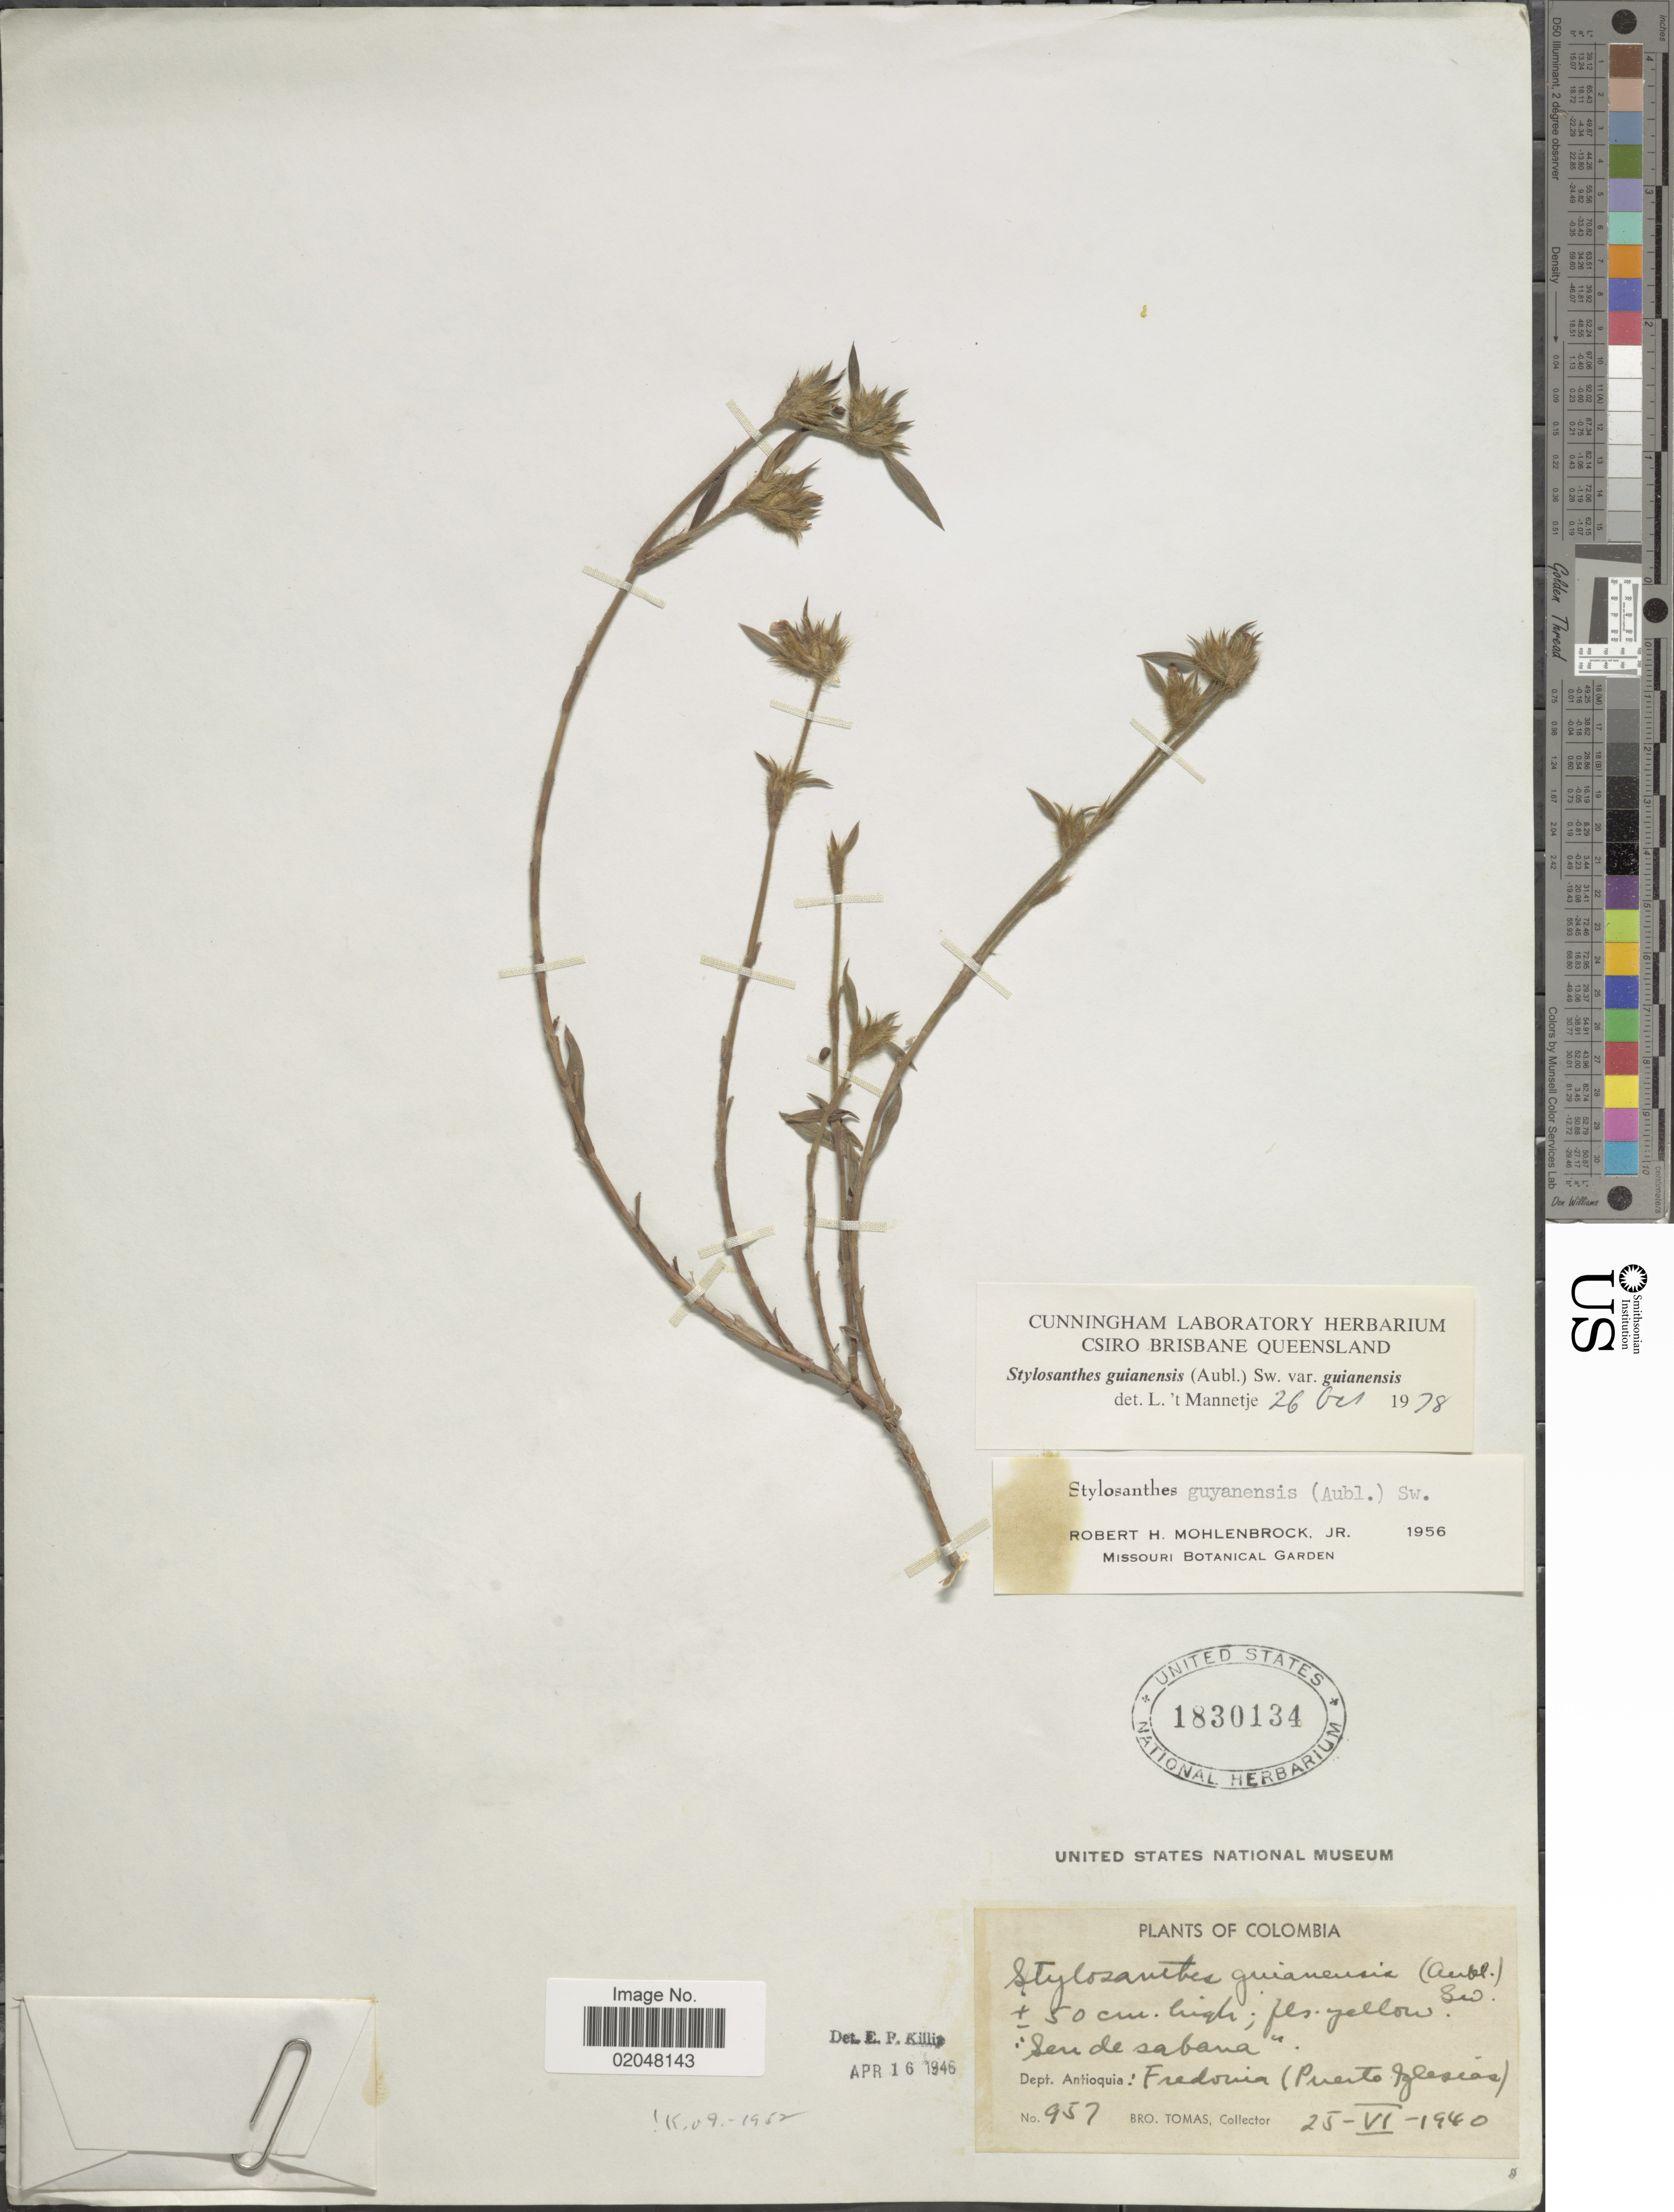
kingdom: Plantae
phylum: Tracheophyta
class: Magnoliopsida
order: Fabales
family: Fabaceae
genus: Stylosanthes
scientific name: Stylosanthes guianensis var. guianensis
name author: (Aubl.) Sw.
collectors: B. Tomas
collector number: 957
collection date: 1940-06-25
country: Colombia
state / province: Antioquia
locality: Fredonia (Puerto Iglesias)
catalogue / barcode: US 1830134